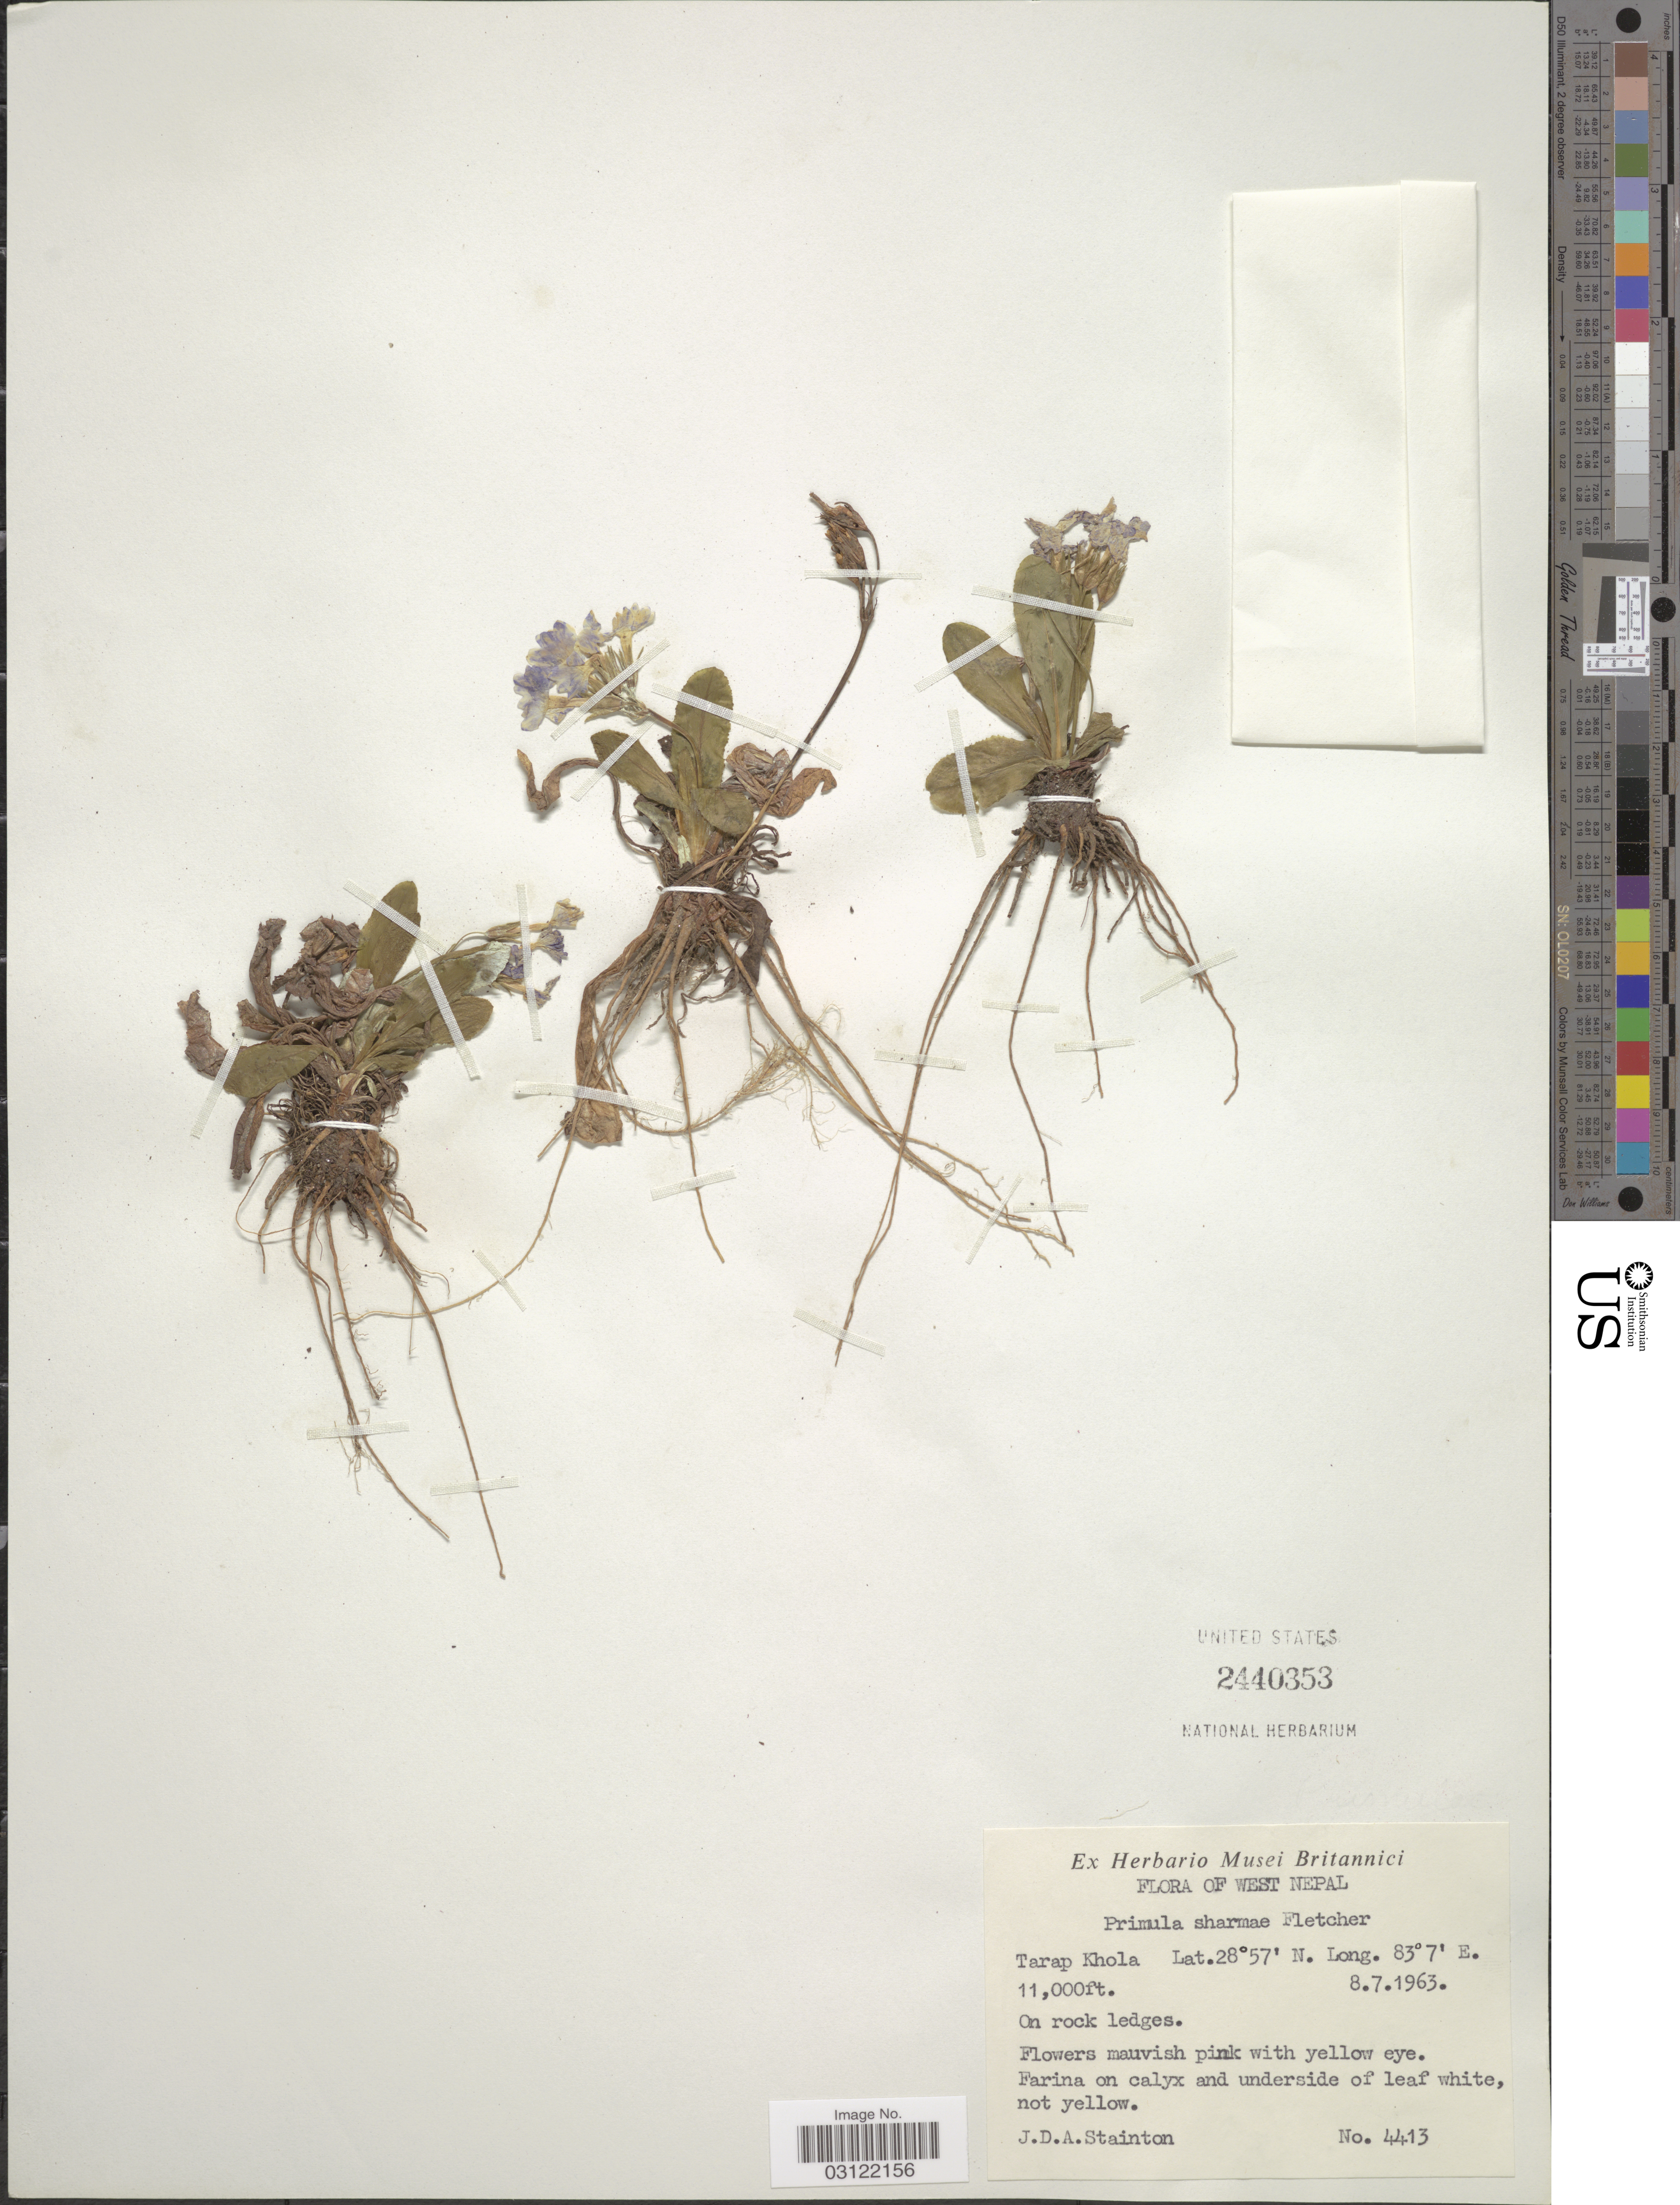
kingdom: Plantae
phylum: Tracheophyta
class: Magnoliopsida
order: Ericales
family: Primulaceae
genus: Primula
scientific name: Primula sharmae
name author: H.R. Fletcher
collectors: J. Stainton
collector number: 4413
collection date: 1963-07-08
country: Nepal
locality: West Nepal, Tarap Khola.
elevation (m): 3353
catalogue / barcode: US 2440353